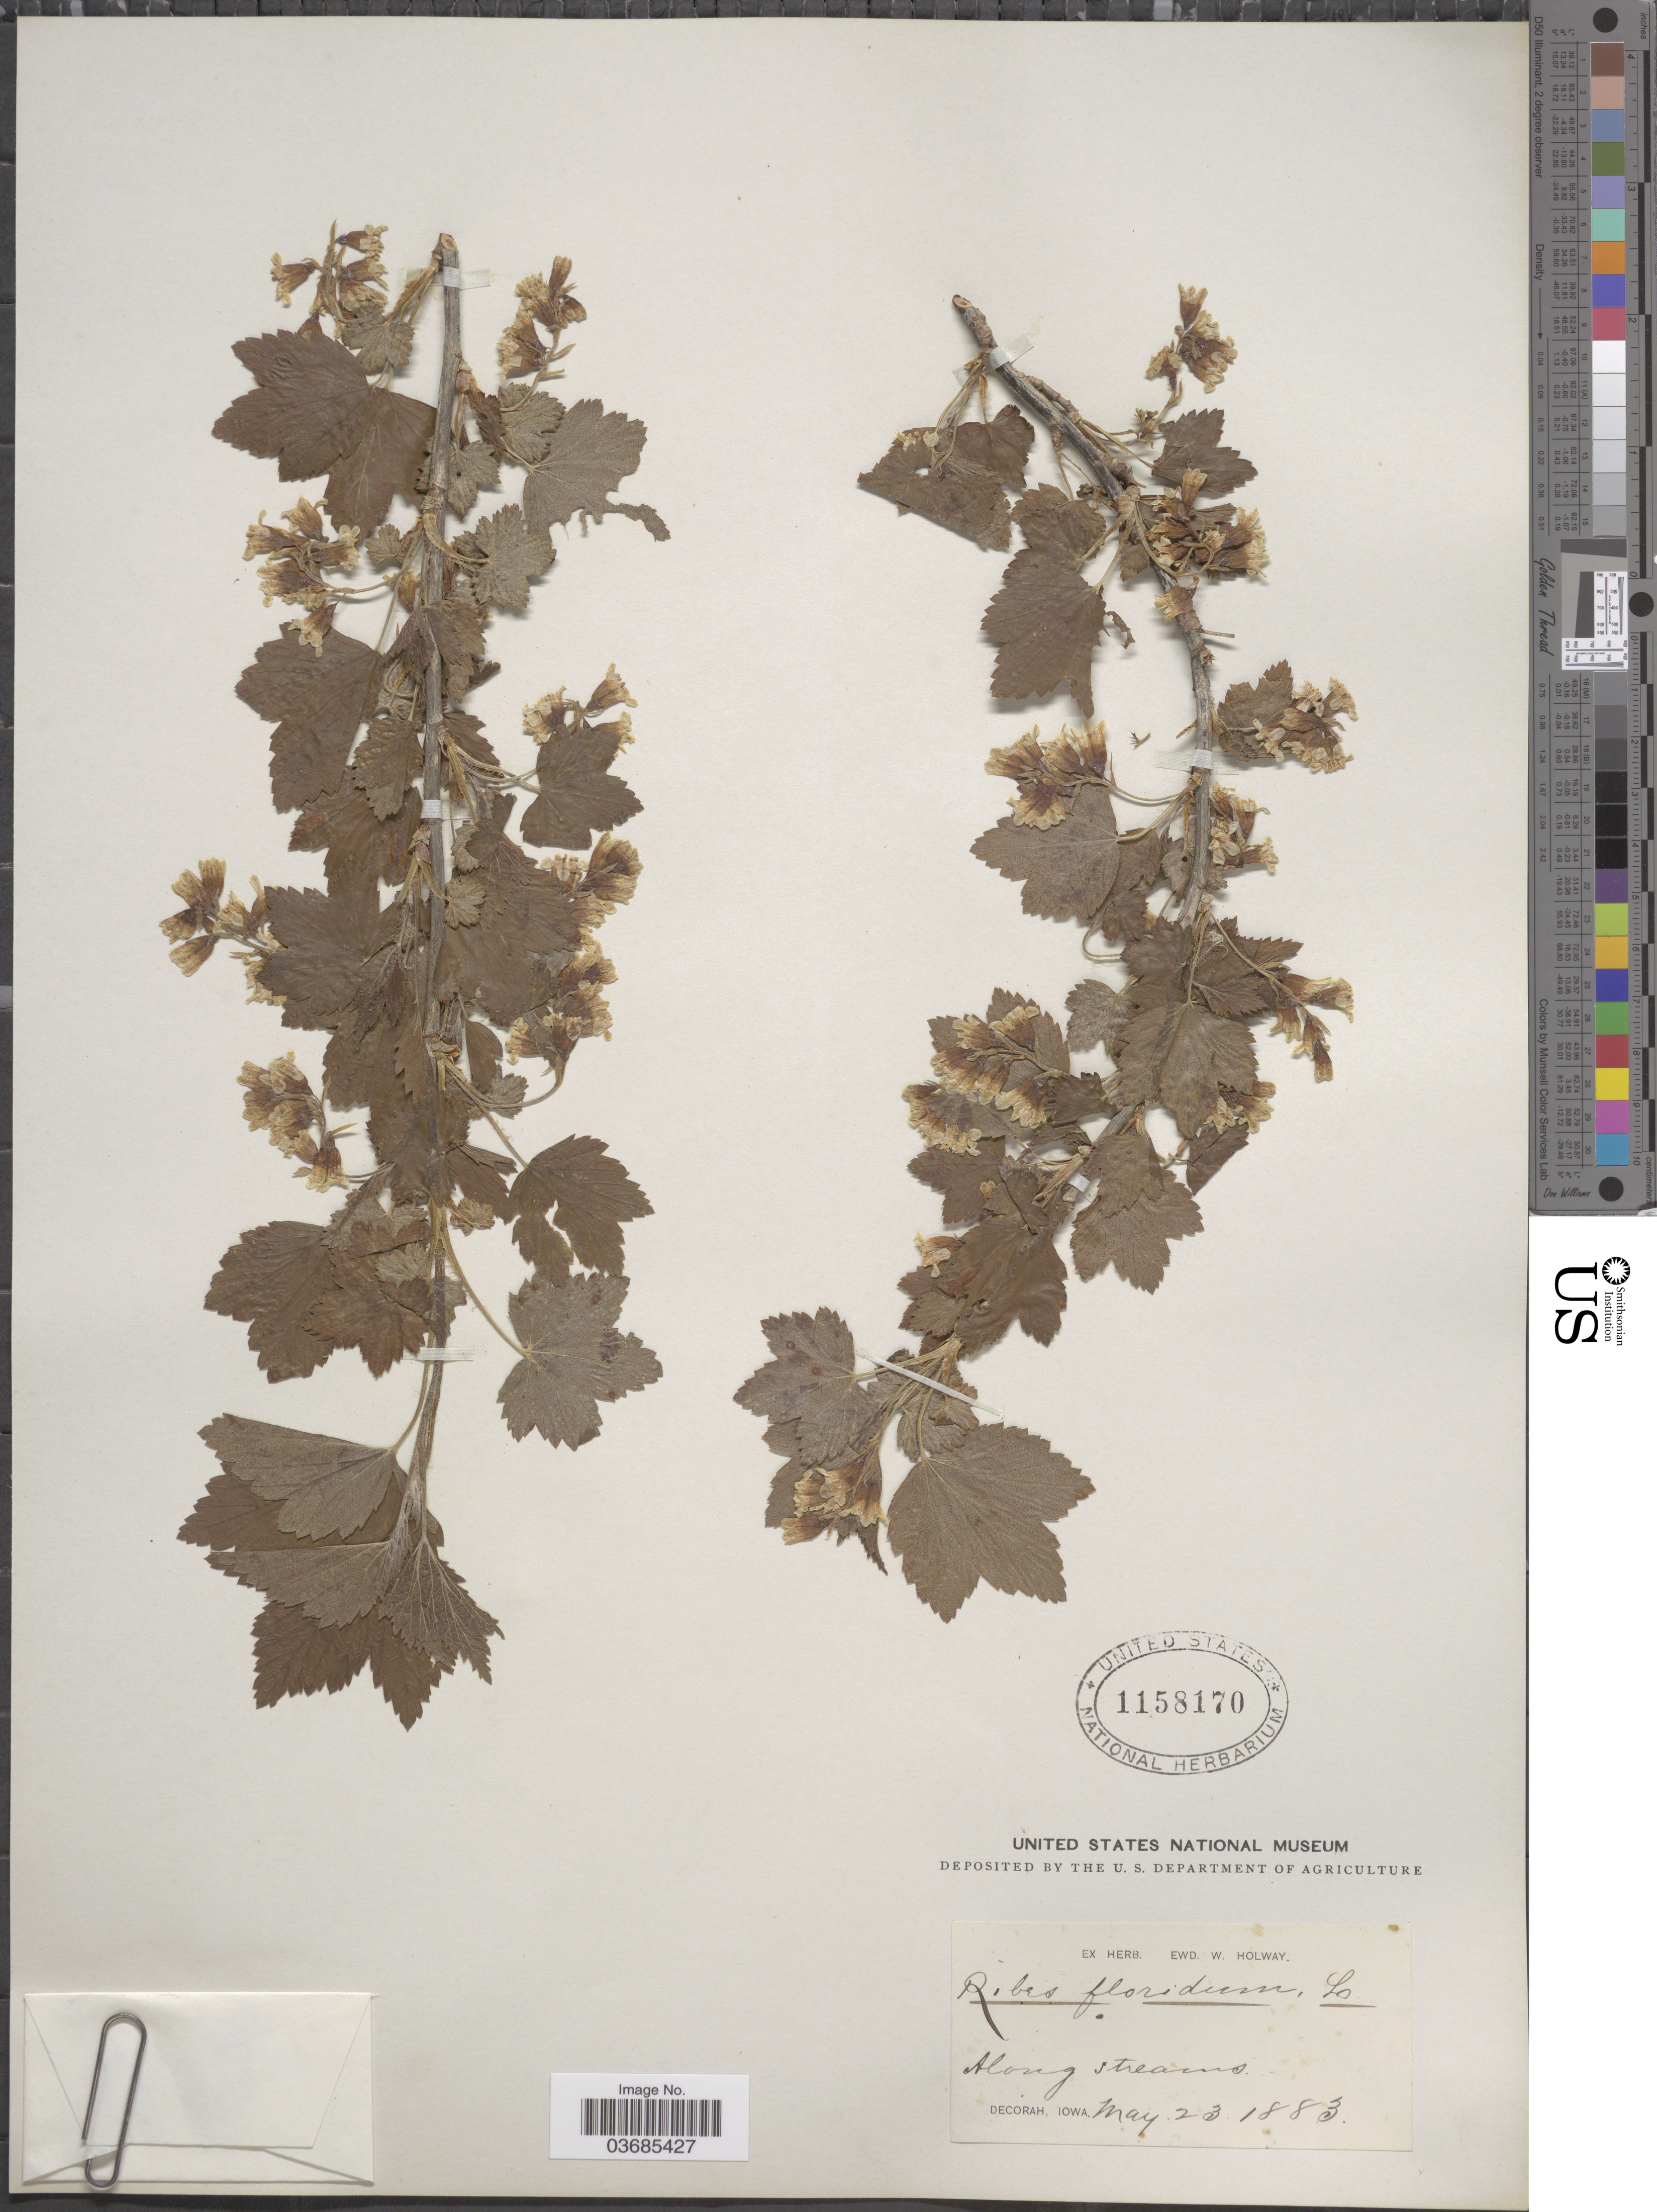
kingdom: Plantae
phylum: Tracheophyta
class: Magnoliopsida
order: Saxifragales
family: Grossulariaceae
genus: Ribes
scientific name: Ribes americanum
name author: Mill.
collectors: ex herb. E.W.D. Holway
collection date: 1883-05-23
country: United States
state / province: Iowa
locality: Along steams. Decorah.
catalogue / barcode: US 1158170